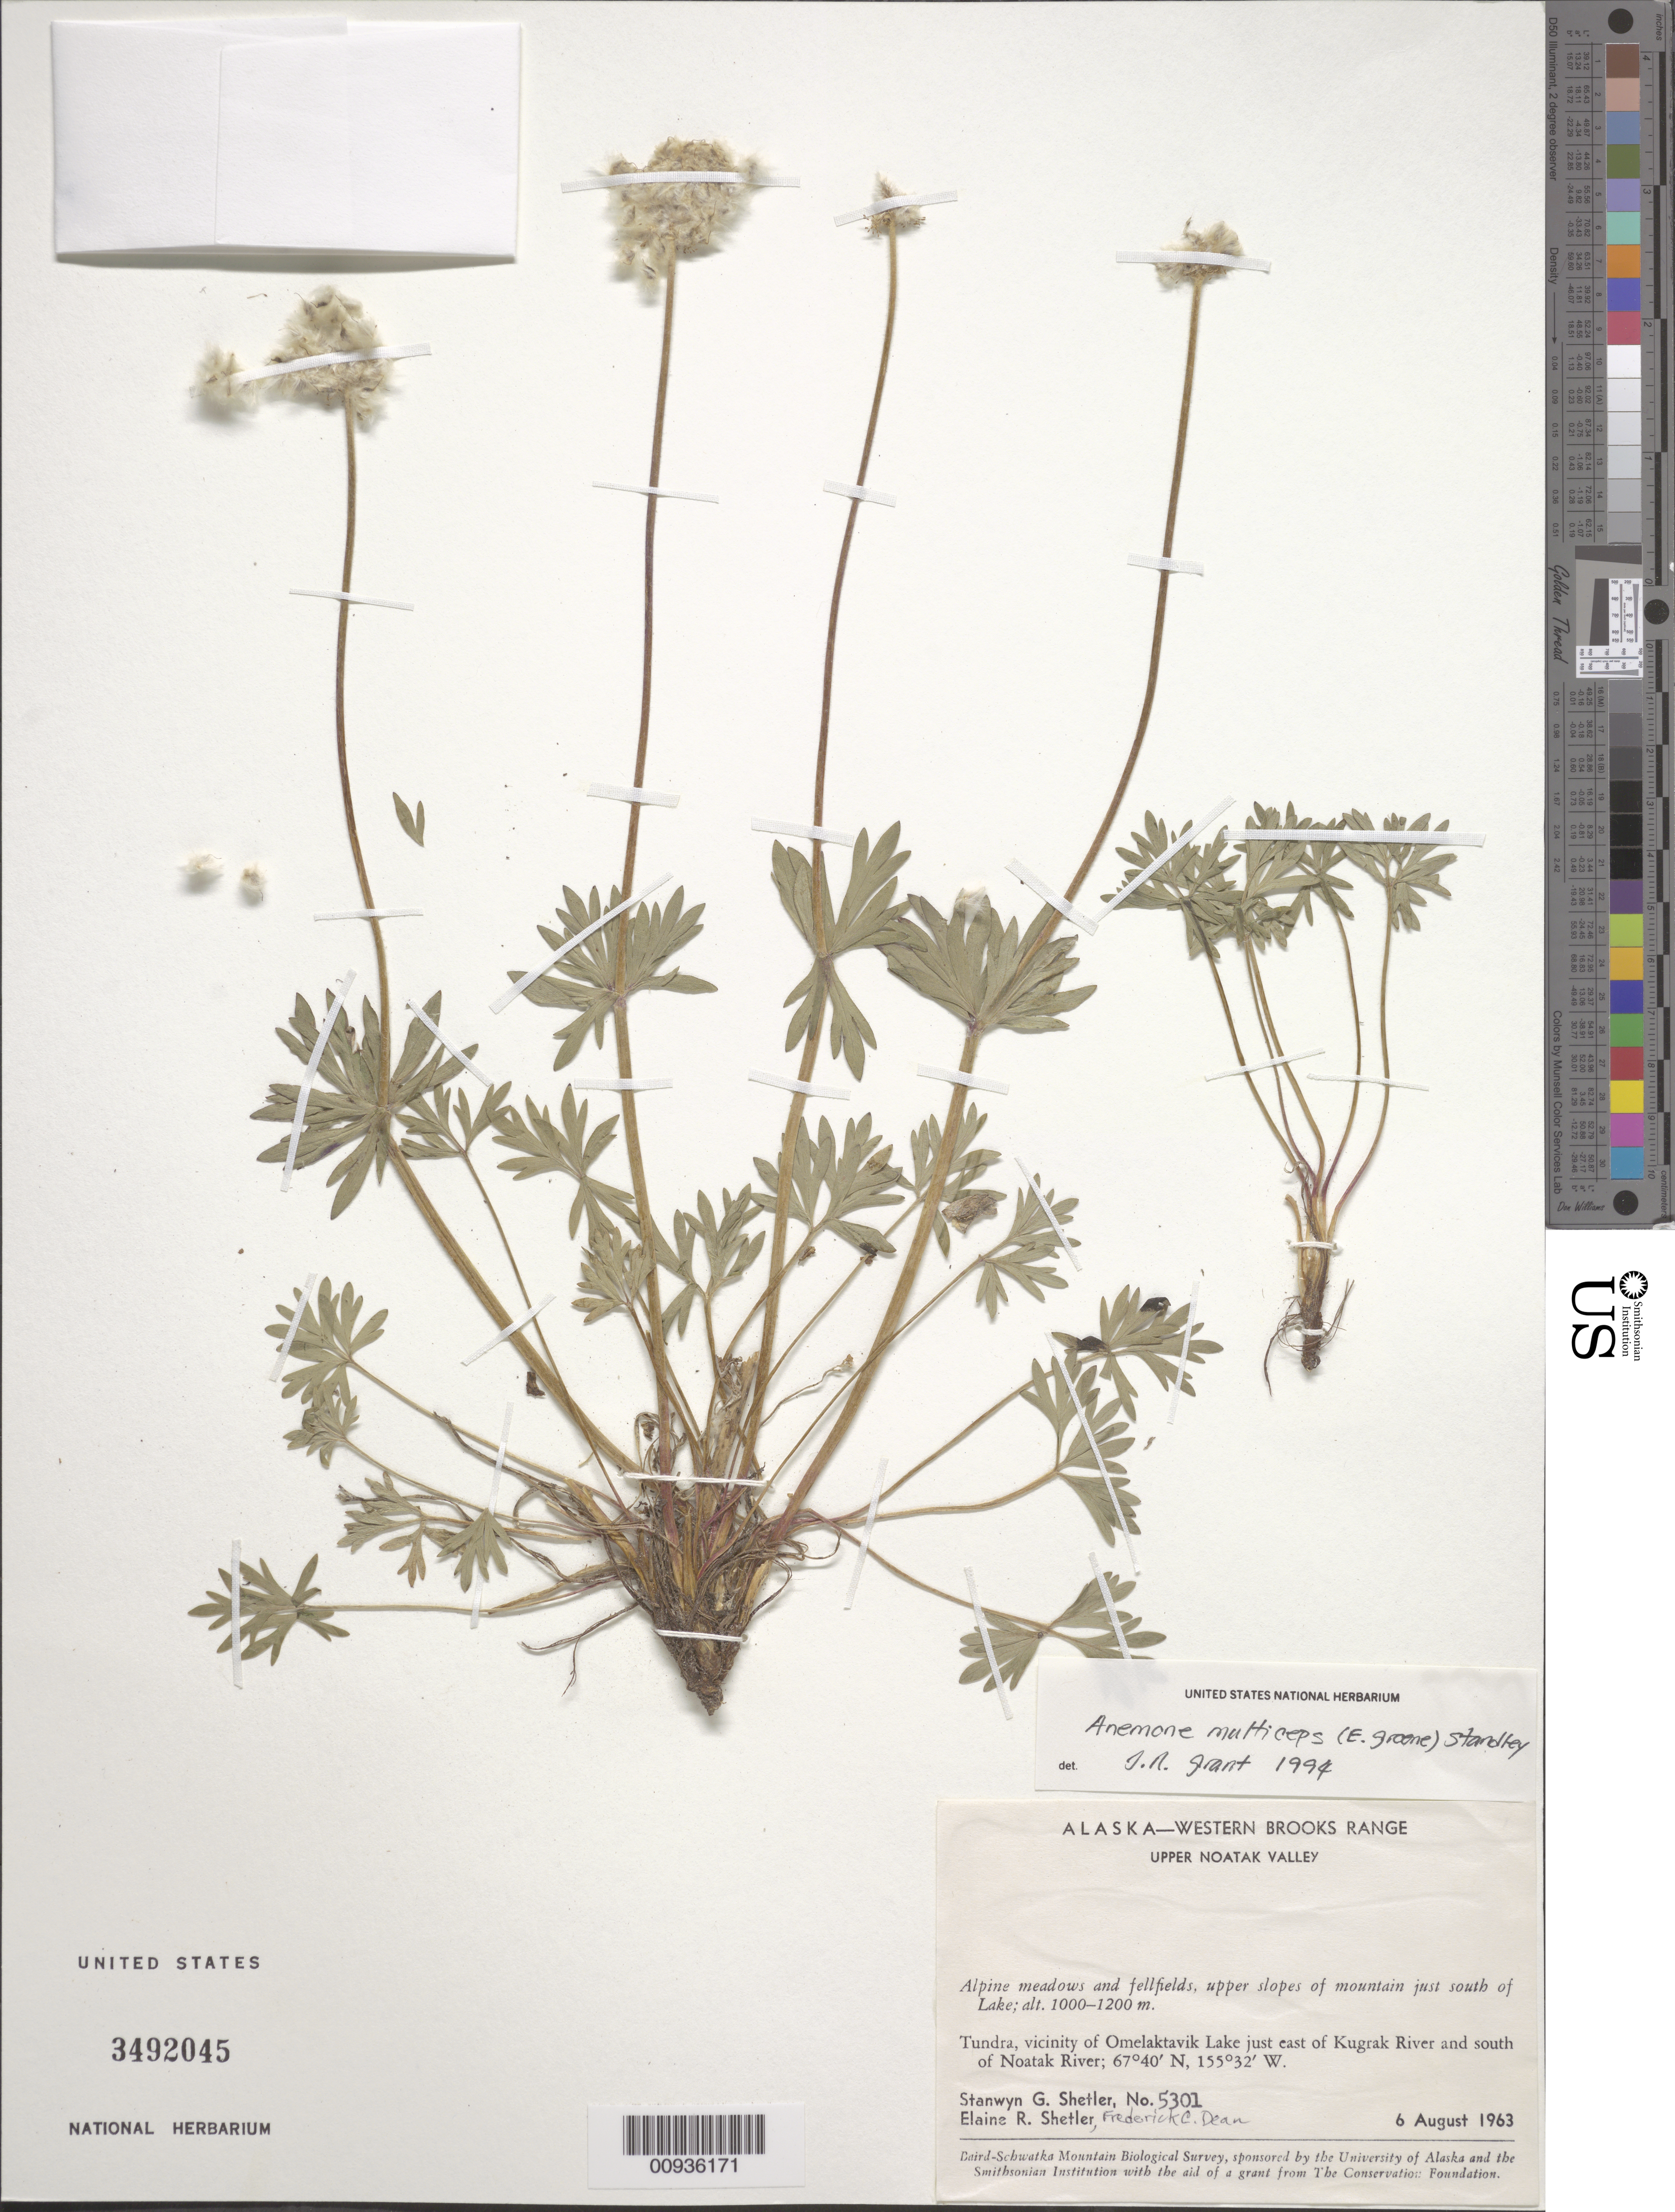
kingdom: Plantae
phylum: Tracheophyta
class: Magnoliopsida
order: Ranunculales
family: Ranunculaceae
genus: Anemone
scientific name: Anemone multiceps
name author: (Greene) Standl.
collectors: S. Shetler, E. R. Shetler & F. C. Dean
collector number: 5301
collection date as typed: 06 Aug 1963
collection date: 1963-08-06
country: United States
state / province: Alaska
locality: Vicinity of Omelaktavik Lake just east of Kugrak River and south of Noatak River. Western Brooks Range, Upper Noatak Valley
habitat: Tundra. Alpine meadow and fellfields, upper slopes of mountain just south of Lake.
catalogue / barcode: US 3492045